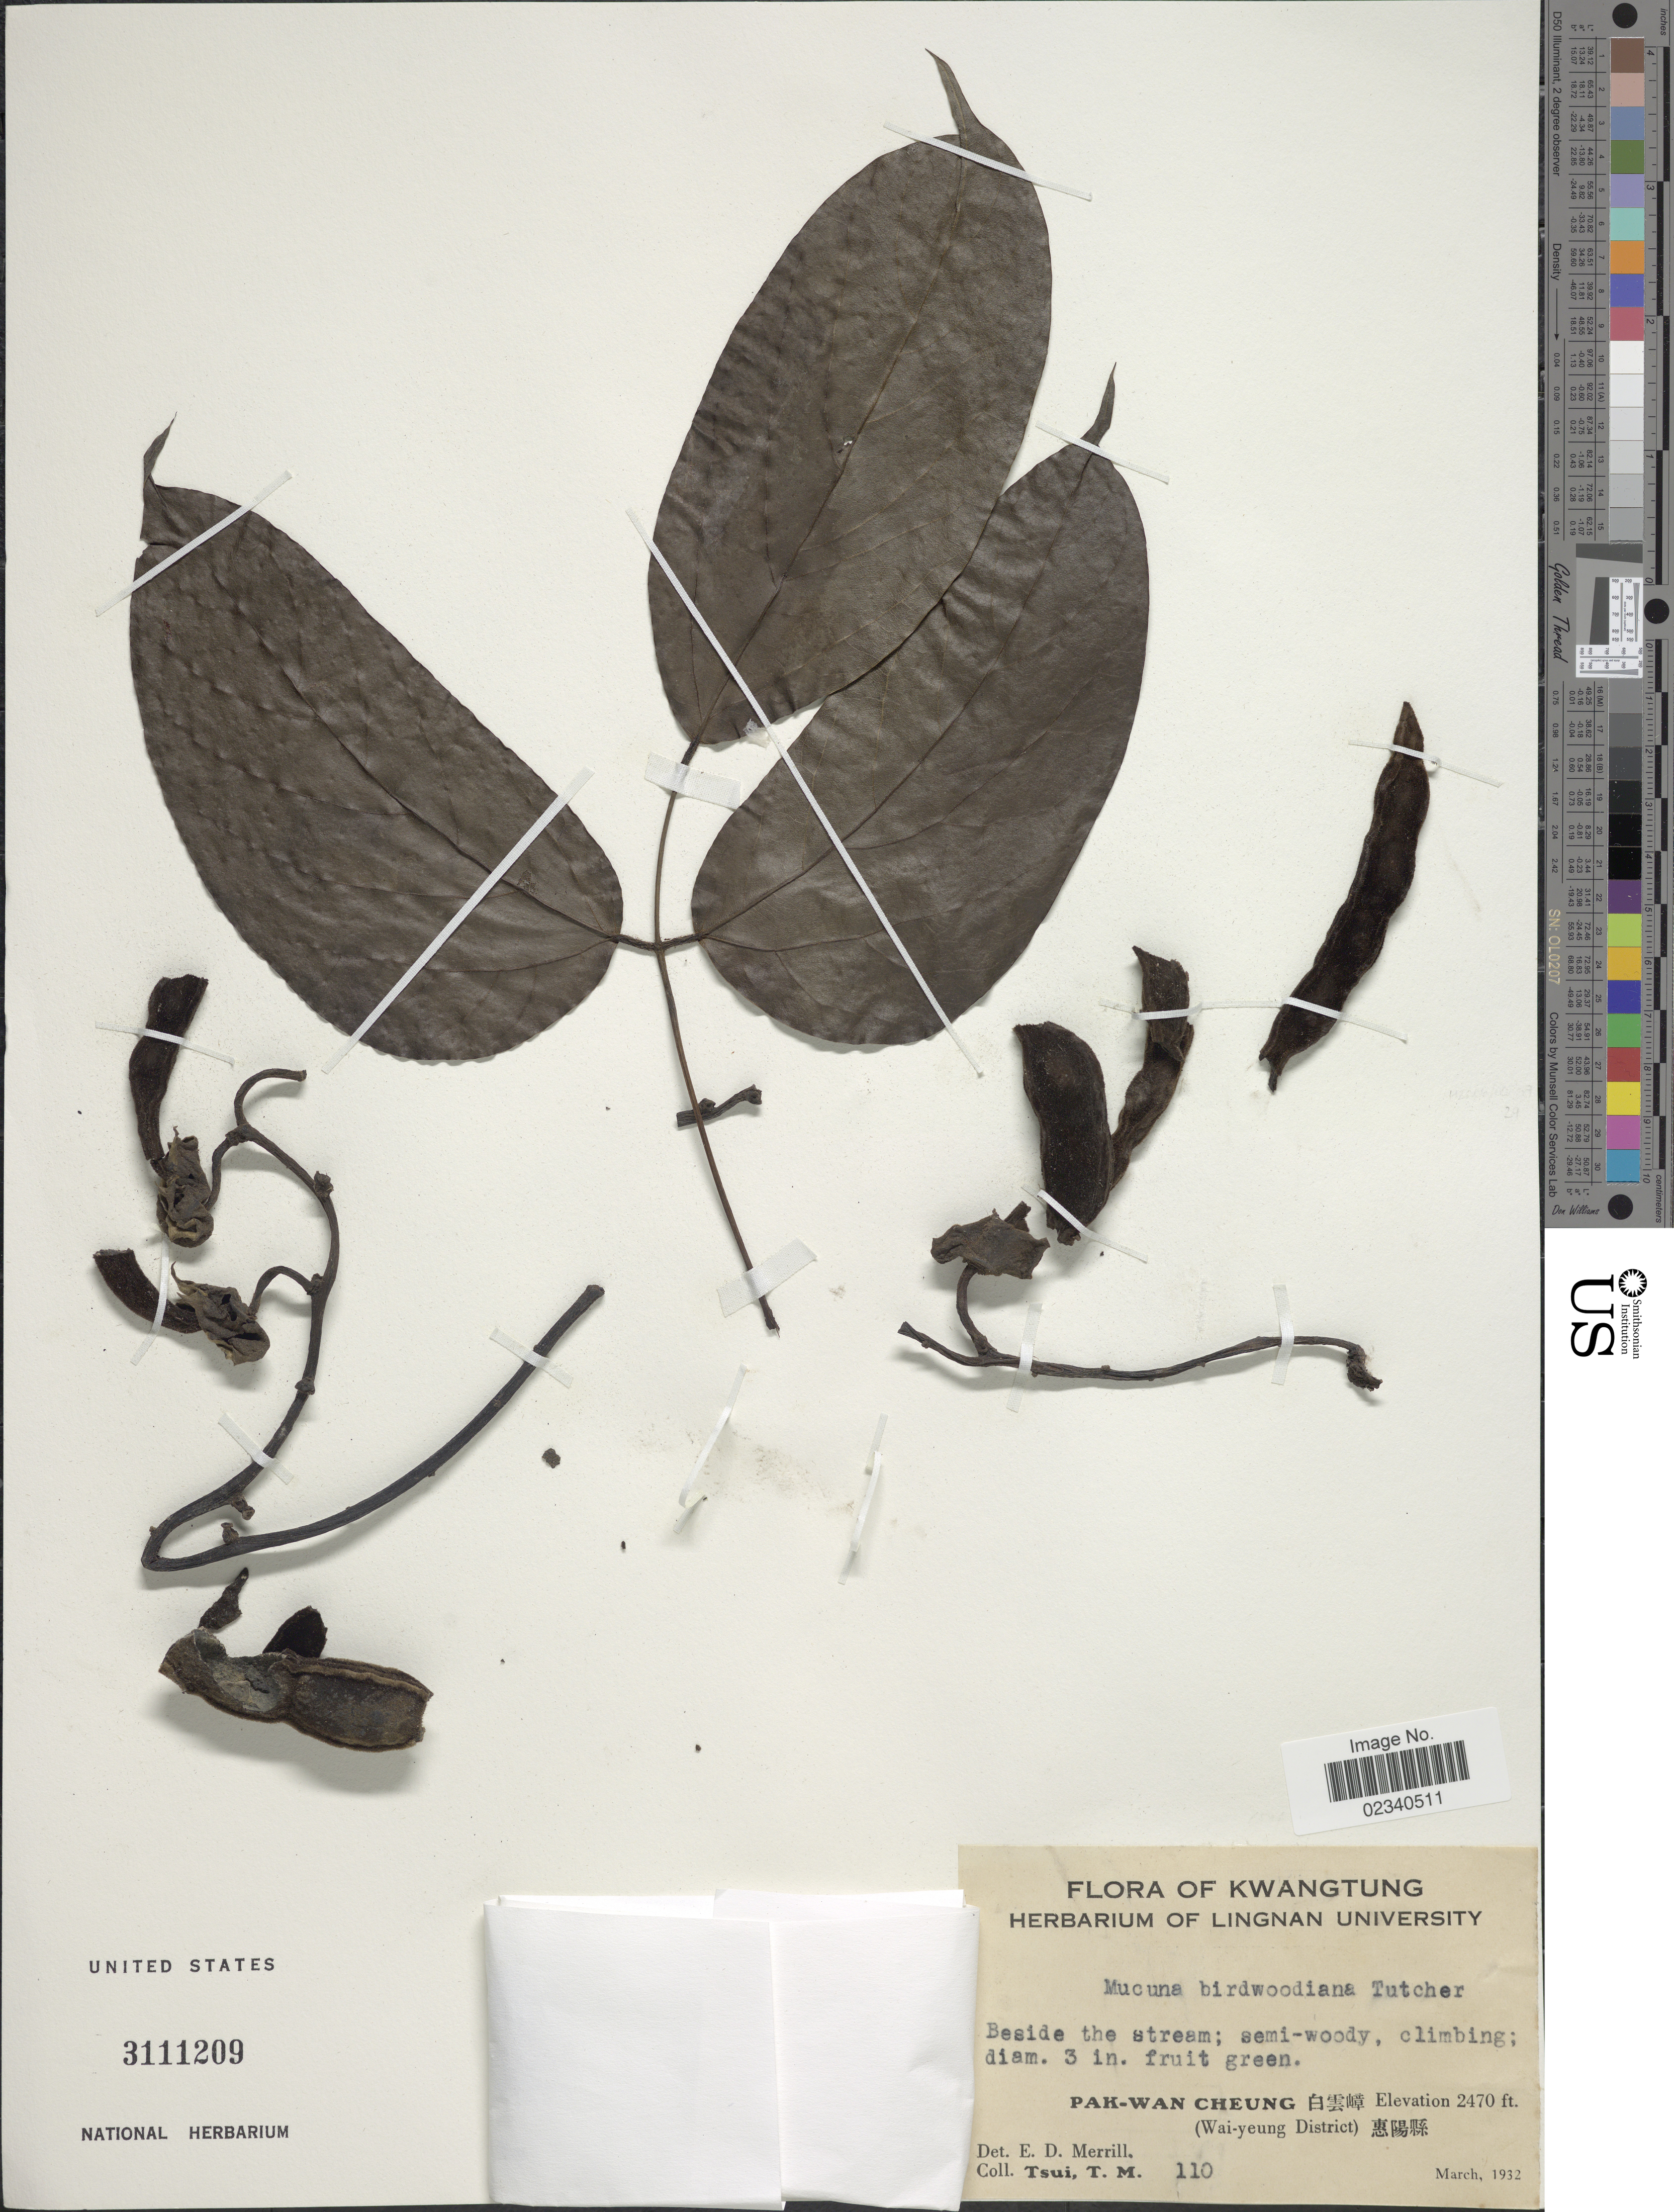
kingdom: Plantae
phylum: Tracheophyta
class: Magnoliopsida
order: Fabales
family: Fabaceae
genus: Mucuna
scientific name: Mucuna birdwoodiana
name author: Tutcher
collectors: T. Tsui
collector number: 110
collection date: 1932-03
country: China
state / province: Guangdong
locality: Kwangtung. Pak-Wan Cheung (Wai-yeung District)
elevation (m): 753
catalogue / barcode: US 3111209